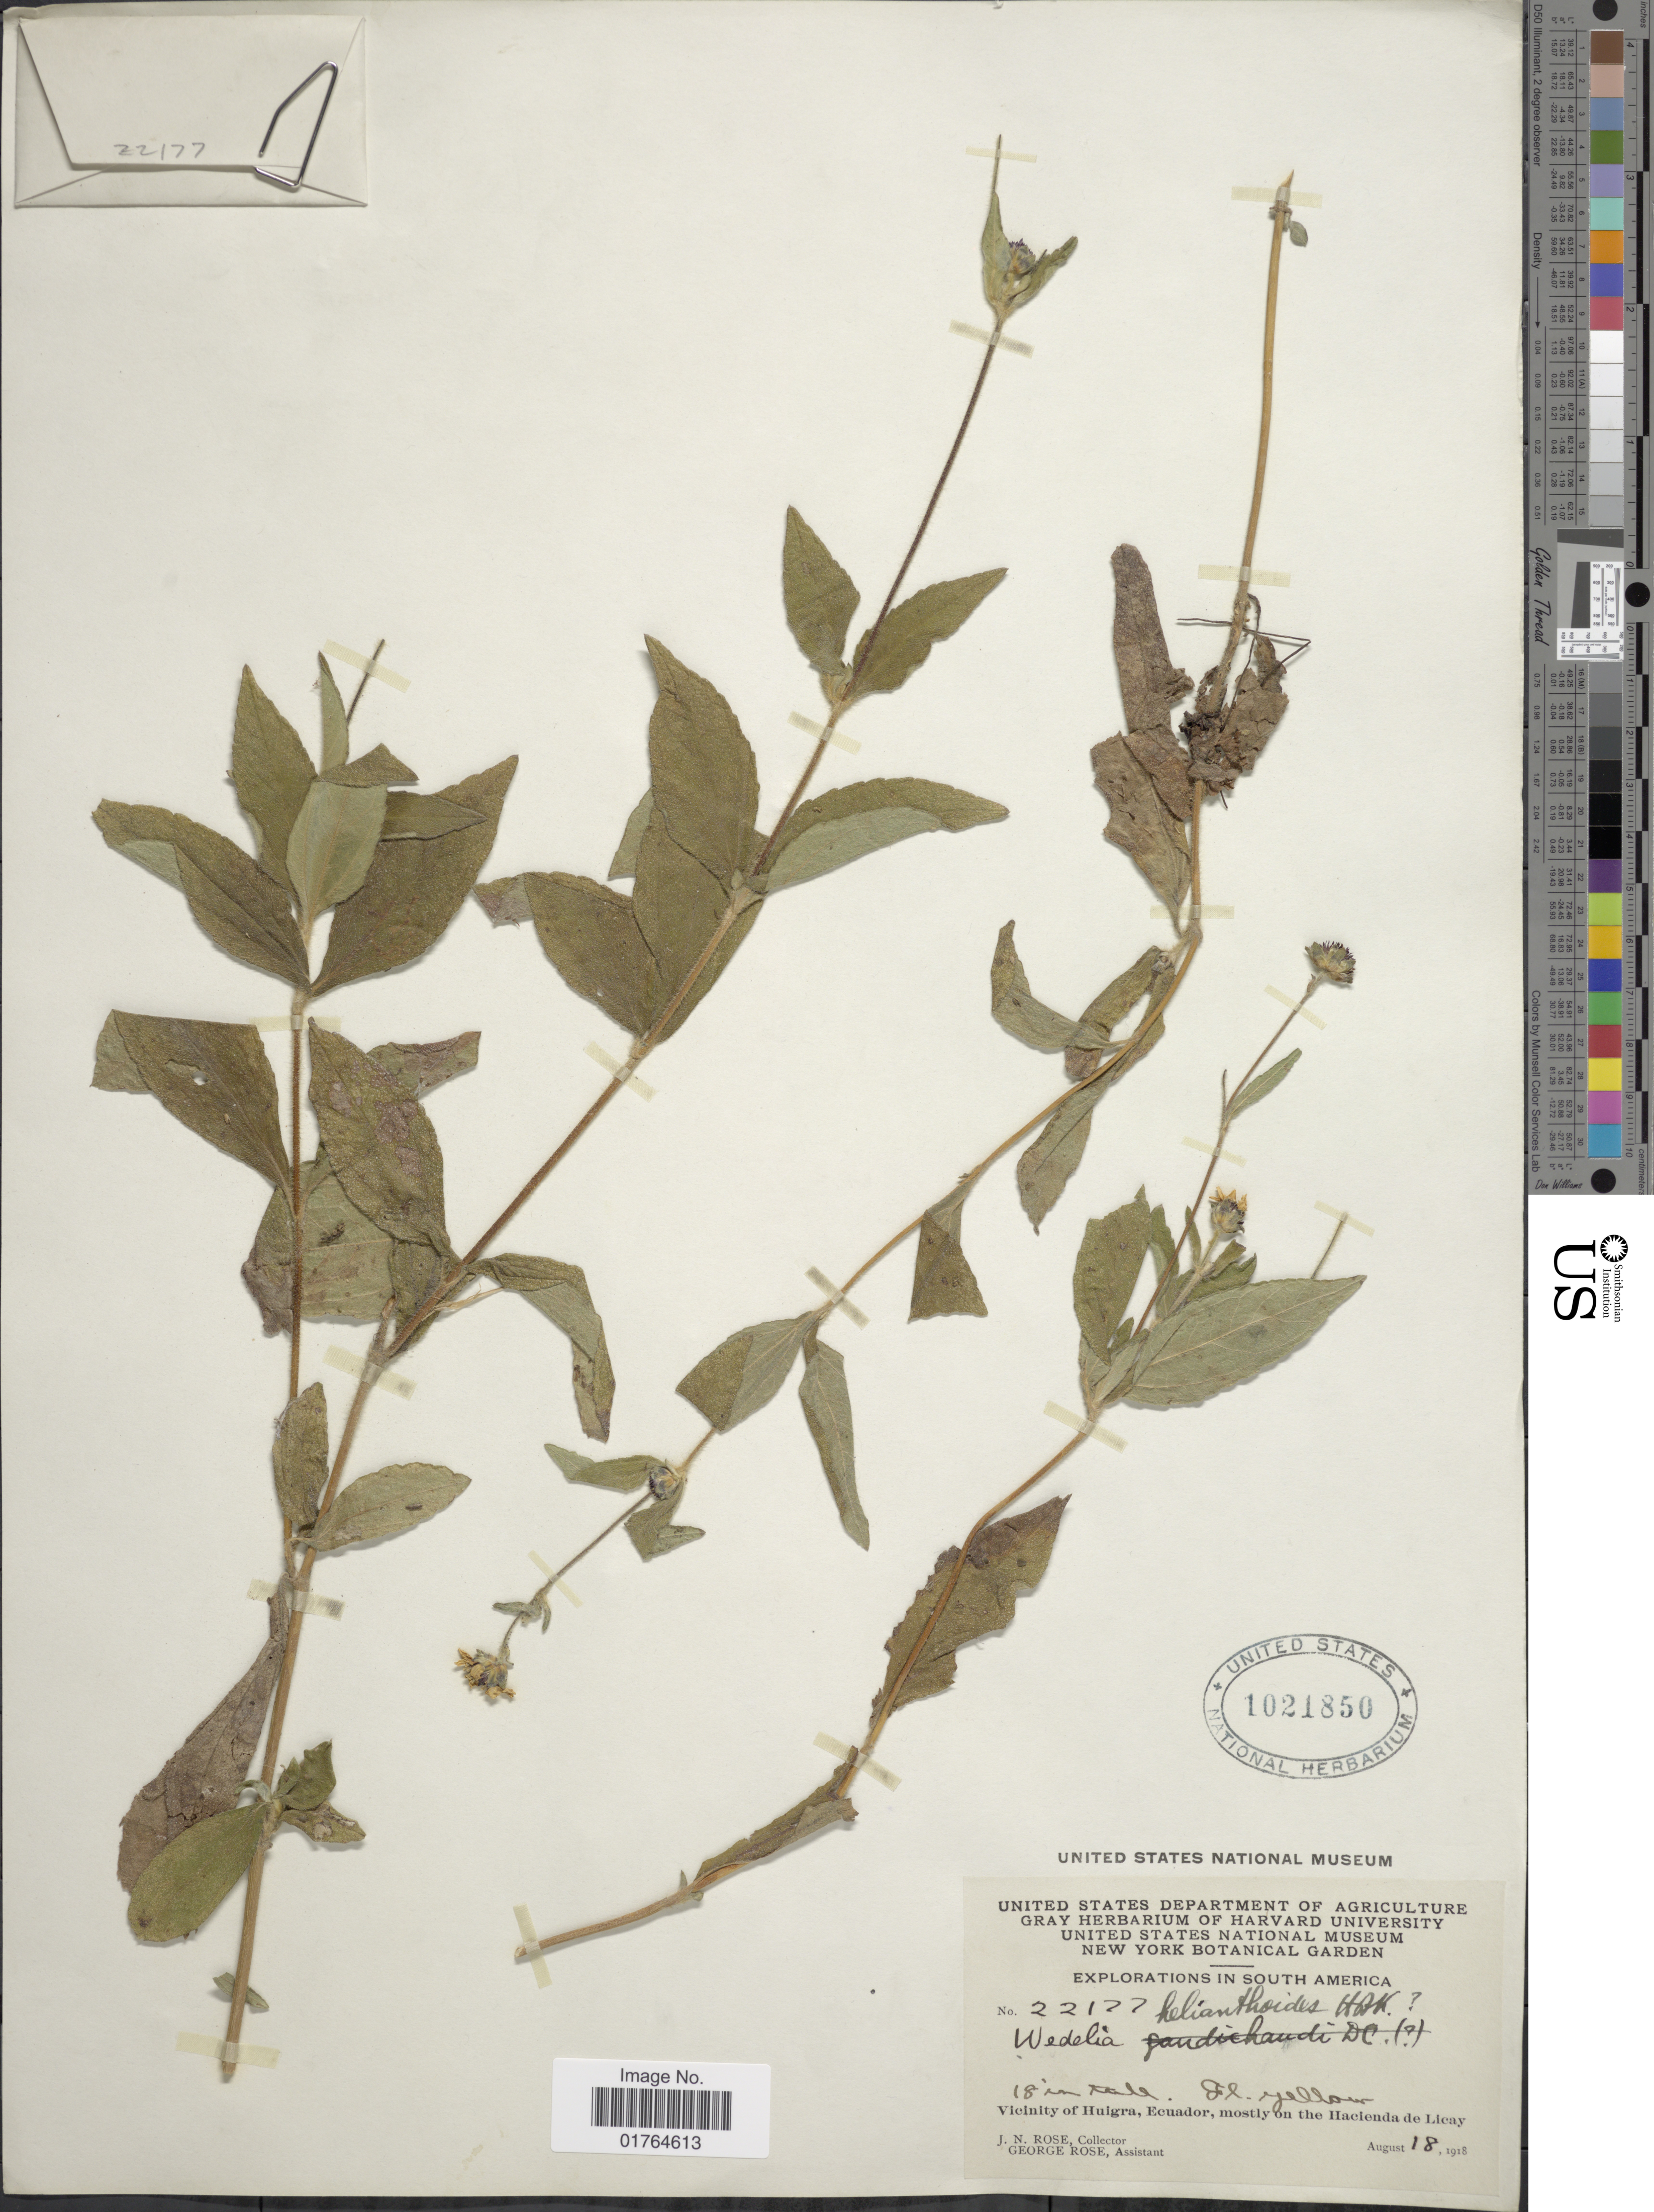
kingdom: Plantae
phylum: Tracheophyta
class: Magnoliopsida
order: Asterales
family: Asteraceae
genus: Wedelia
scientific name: Wedelia helianthoides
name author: Kunth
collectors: J. N. Rose & G. Rose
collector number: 22177*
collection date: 1918-08-18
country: Ecuador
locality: South America, Vicinity of Huigra, mostly on the Hacienda de Licay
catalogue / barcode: US 1021850